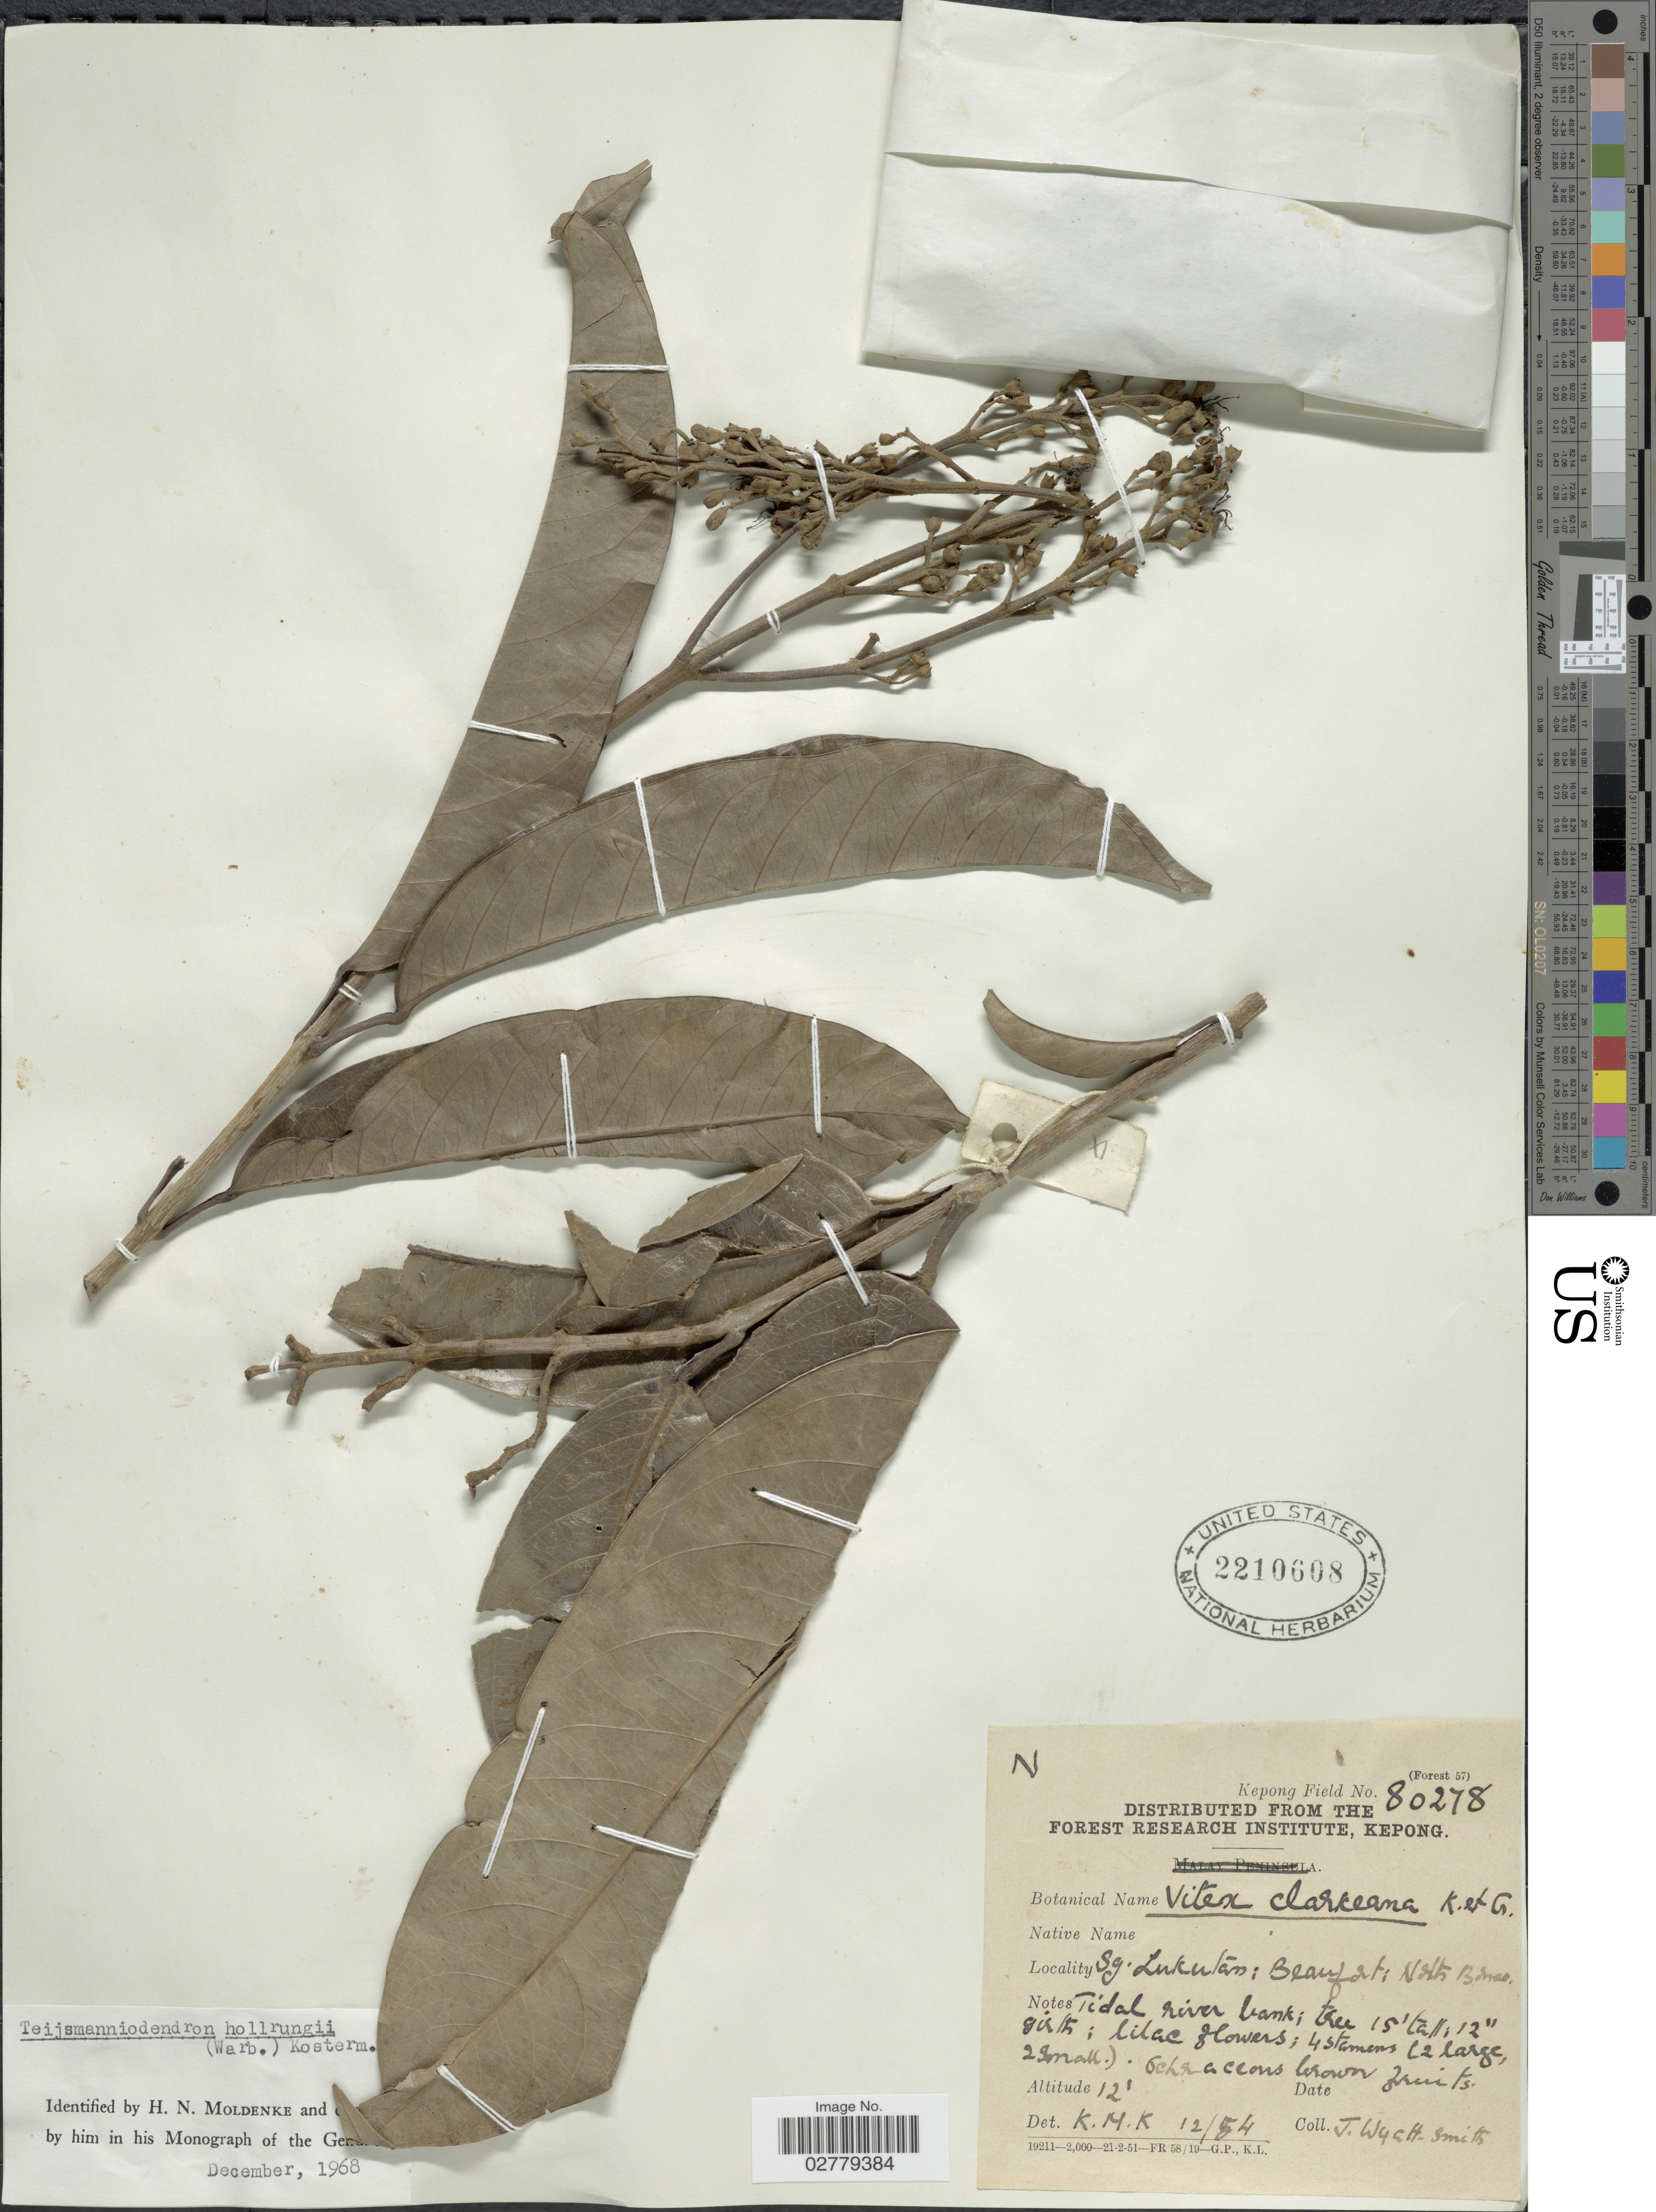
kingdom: Plantae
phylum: Tracheophyta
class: Magnoliopsida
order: Lamiales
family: Lamiaceae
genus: Teijsmanniodendron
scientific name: Teijsmanniodendron hollrungii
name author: (Warb.) Kosterm.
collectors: J. Wyatt-Smith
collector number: Kepong Field80278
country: Malaysia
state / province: Sabah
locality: Sg. Lukutan: Beaufort: North Borneo. Tidel river bank.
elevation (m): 4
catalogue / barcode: US 2210608